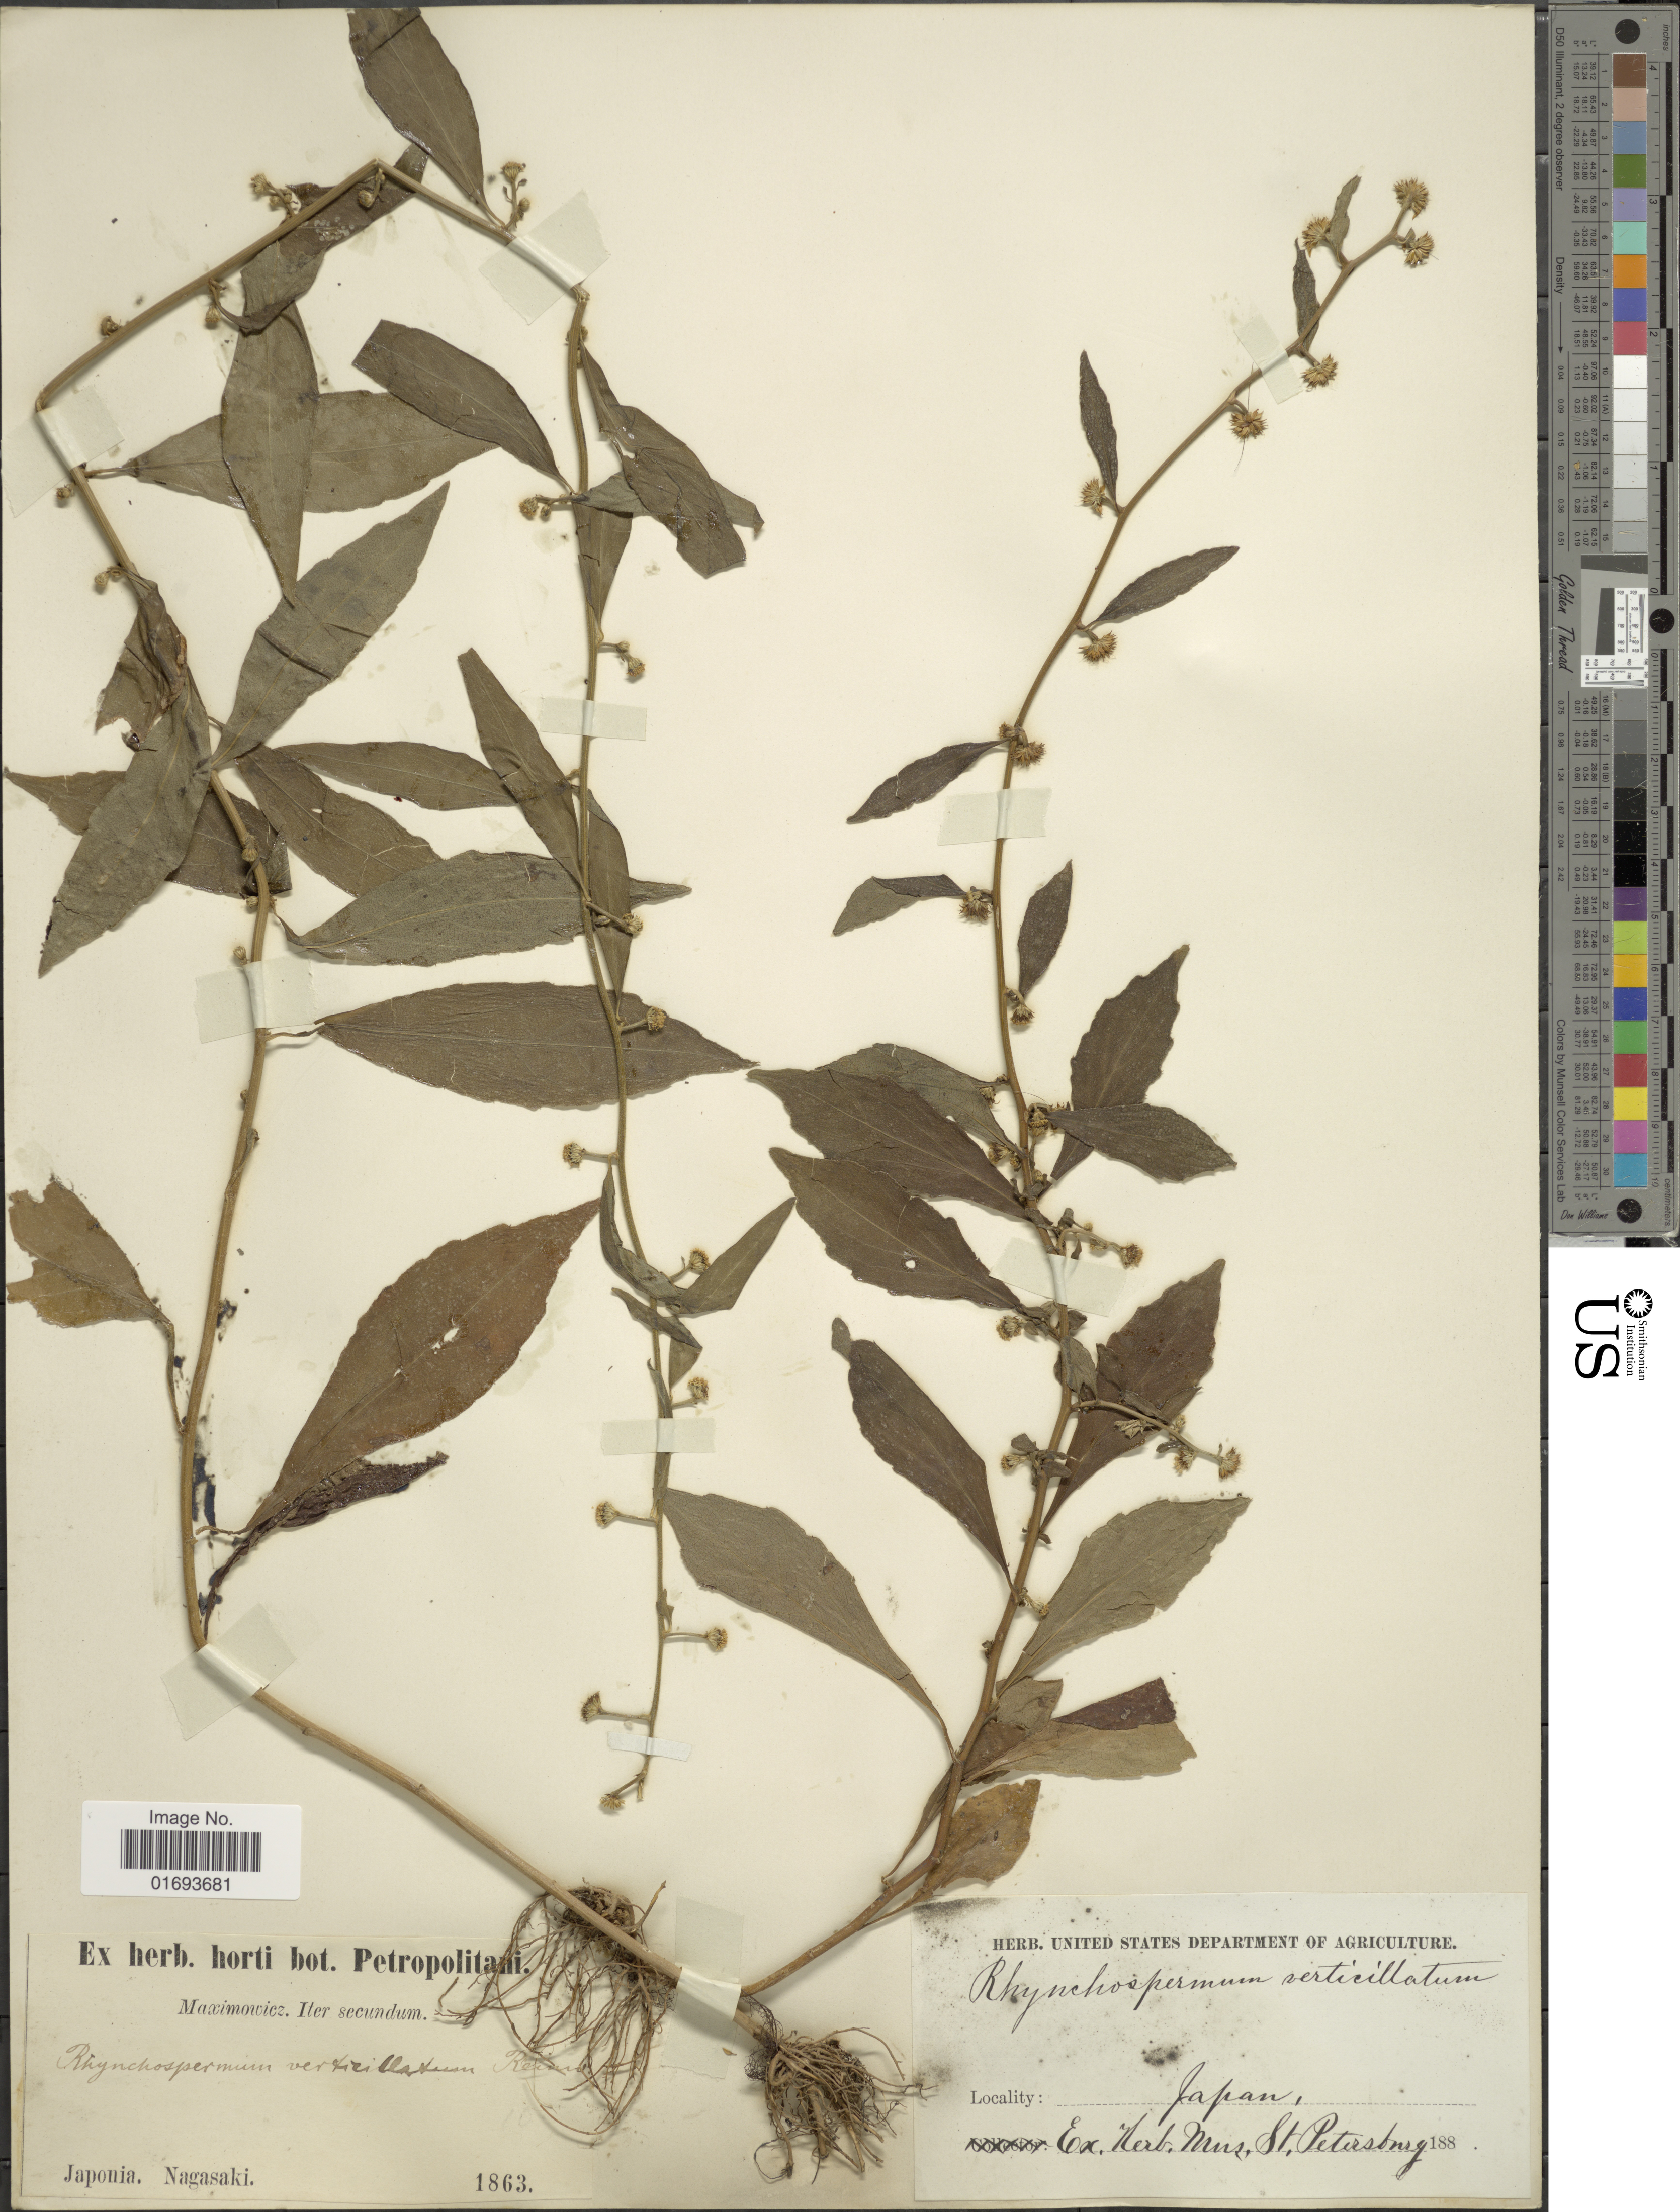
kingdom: Plantae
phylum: Tracheophyta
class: Magnoliopsida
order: Asterales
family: Asteraceae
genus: Rhynchospermum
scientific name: Rhynchospermum verticillatum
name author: Reinw.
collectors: ex herb. Mus. St. Petersburg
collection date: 1863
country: Japan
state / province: Nagasaki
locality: Japonia. Nagasaki